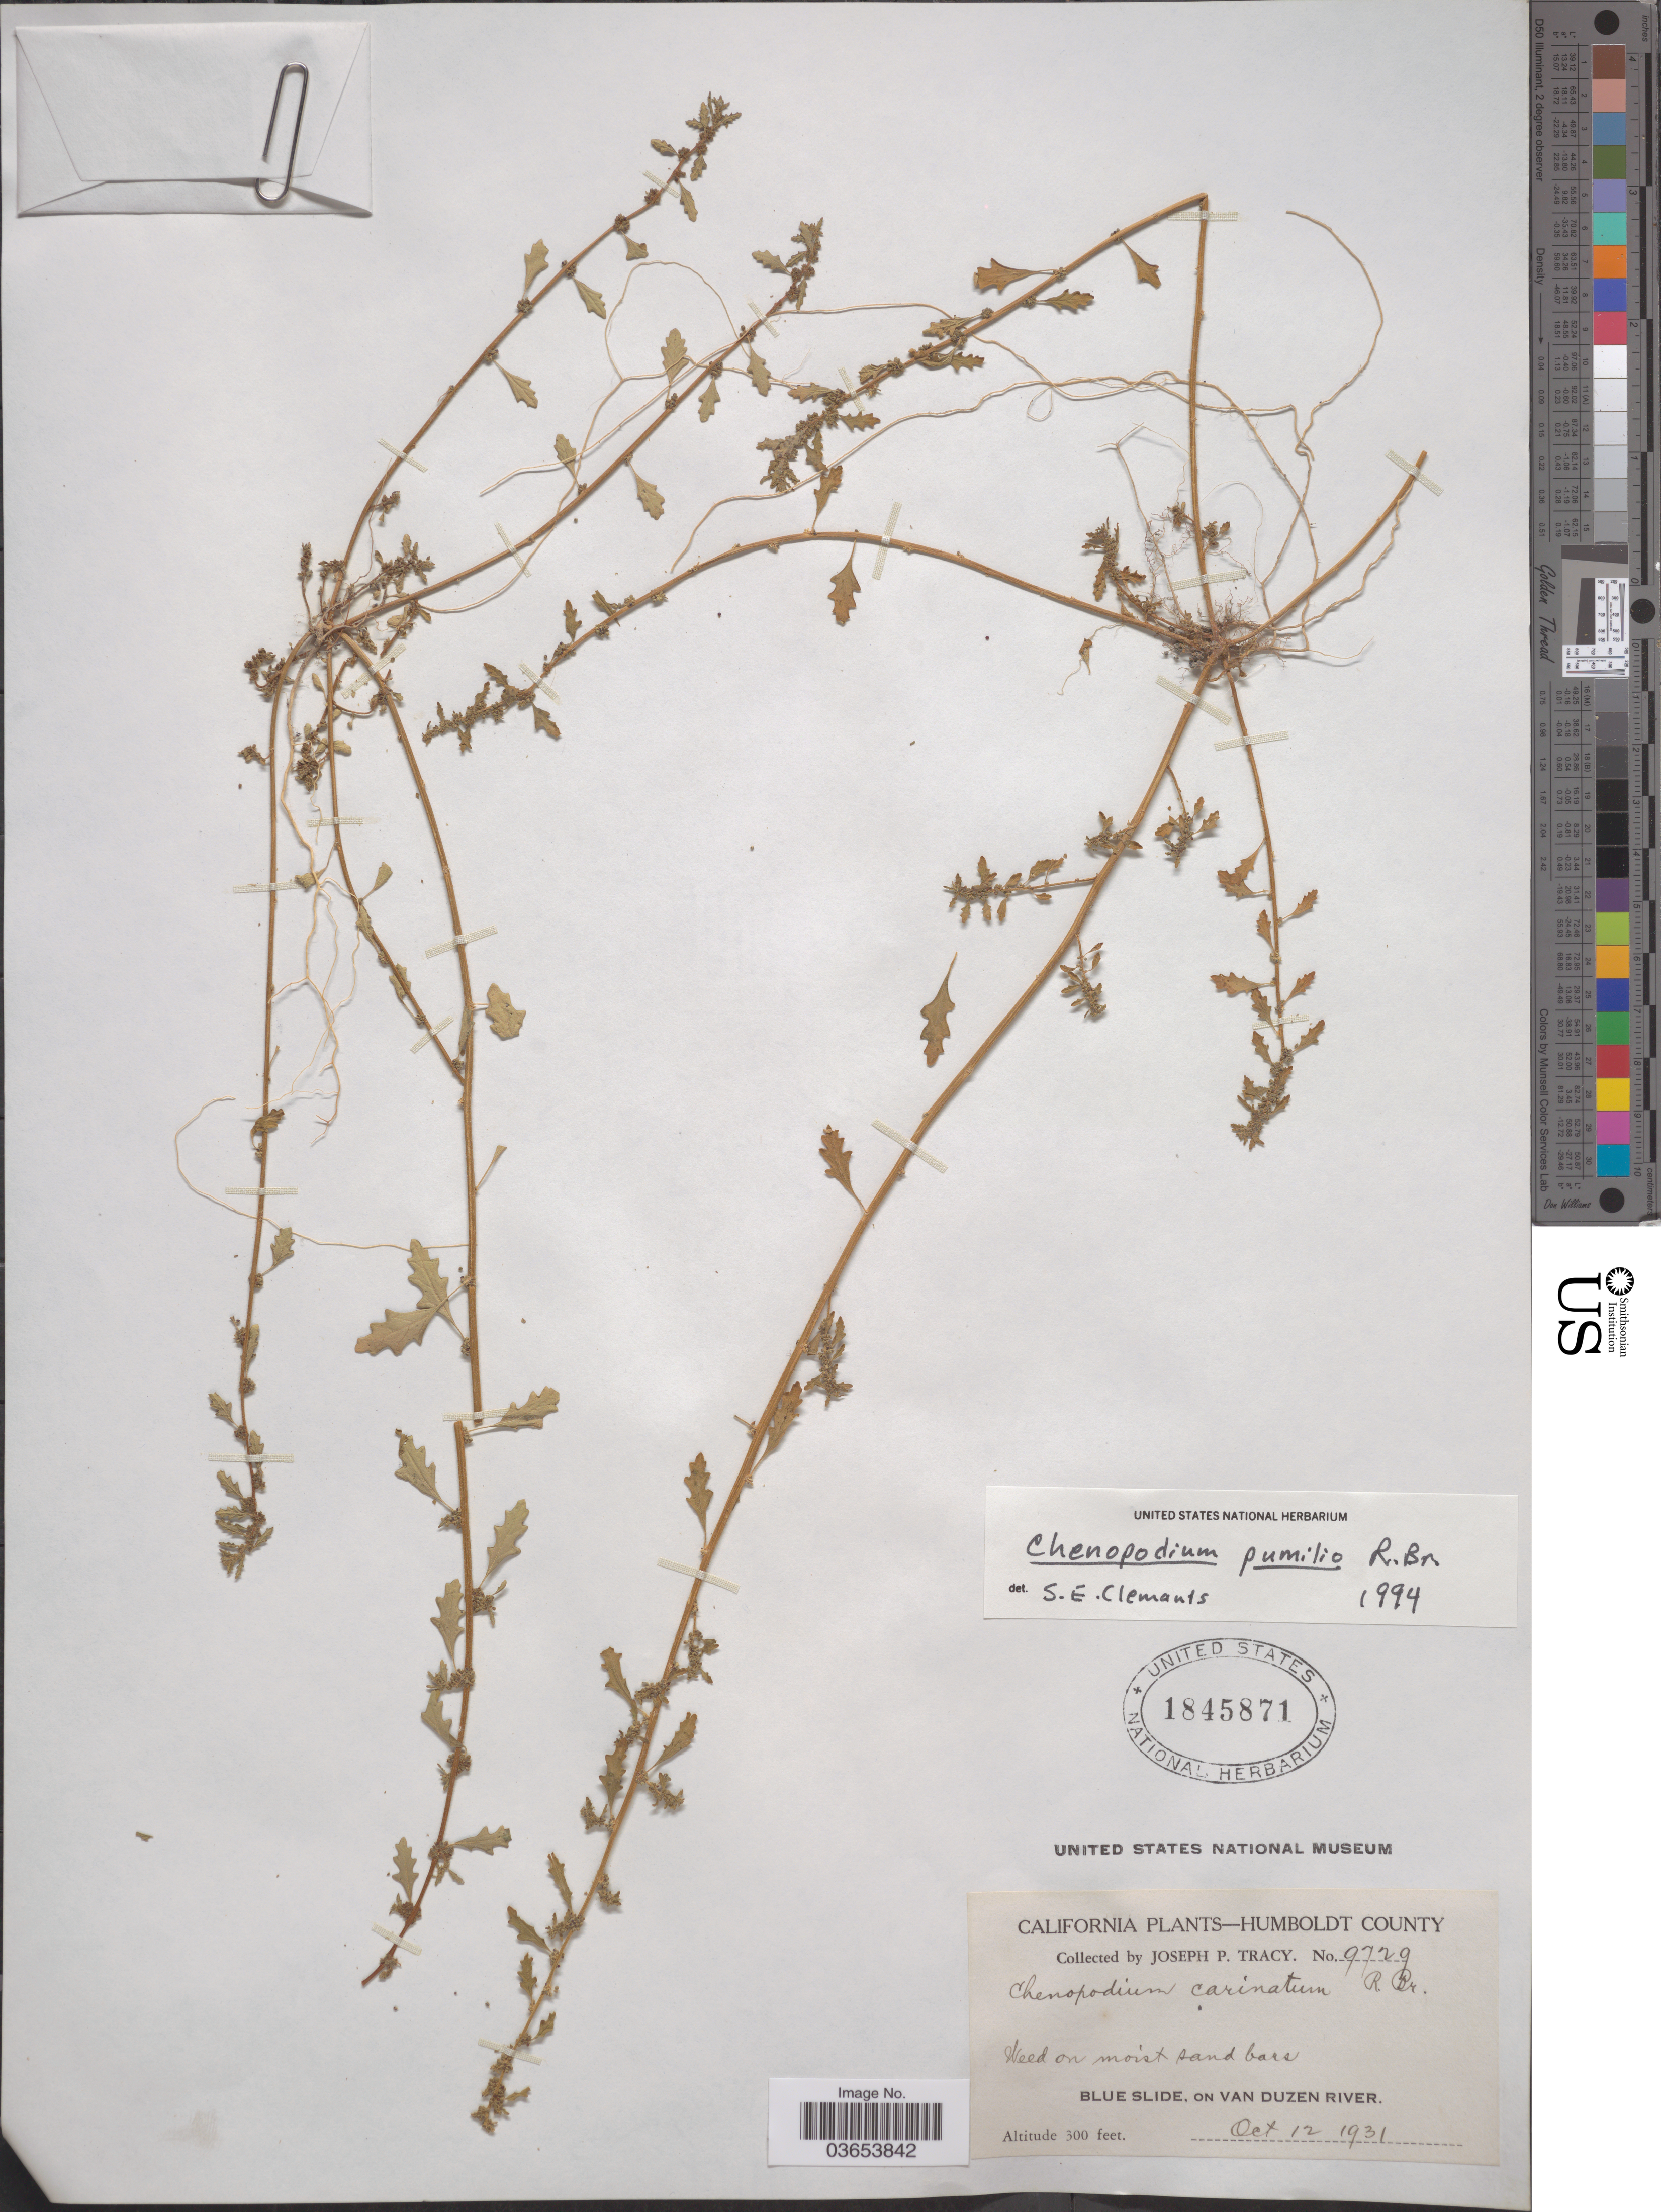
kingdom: Plantae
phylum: Tracheophyta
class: Magnoliopsida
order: Caryophyllales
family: Amaranthaceae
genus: Chenopodium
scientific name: Chenopodium pumilio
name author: R. Br.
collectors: J. Tracy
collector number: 9729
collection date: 1931-10-12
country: United States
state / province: California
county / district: Humboldt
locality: Humboldt County. Blue Slide, on Van Duzen River.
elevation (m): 91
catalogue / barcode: US 1845871